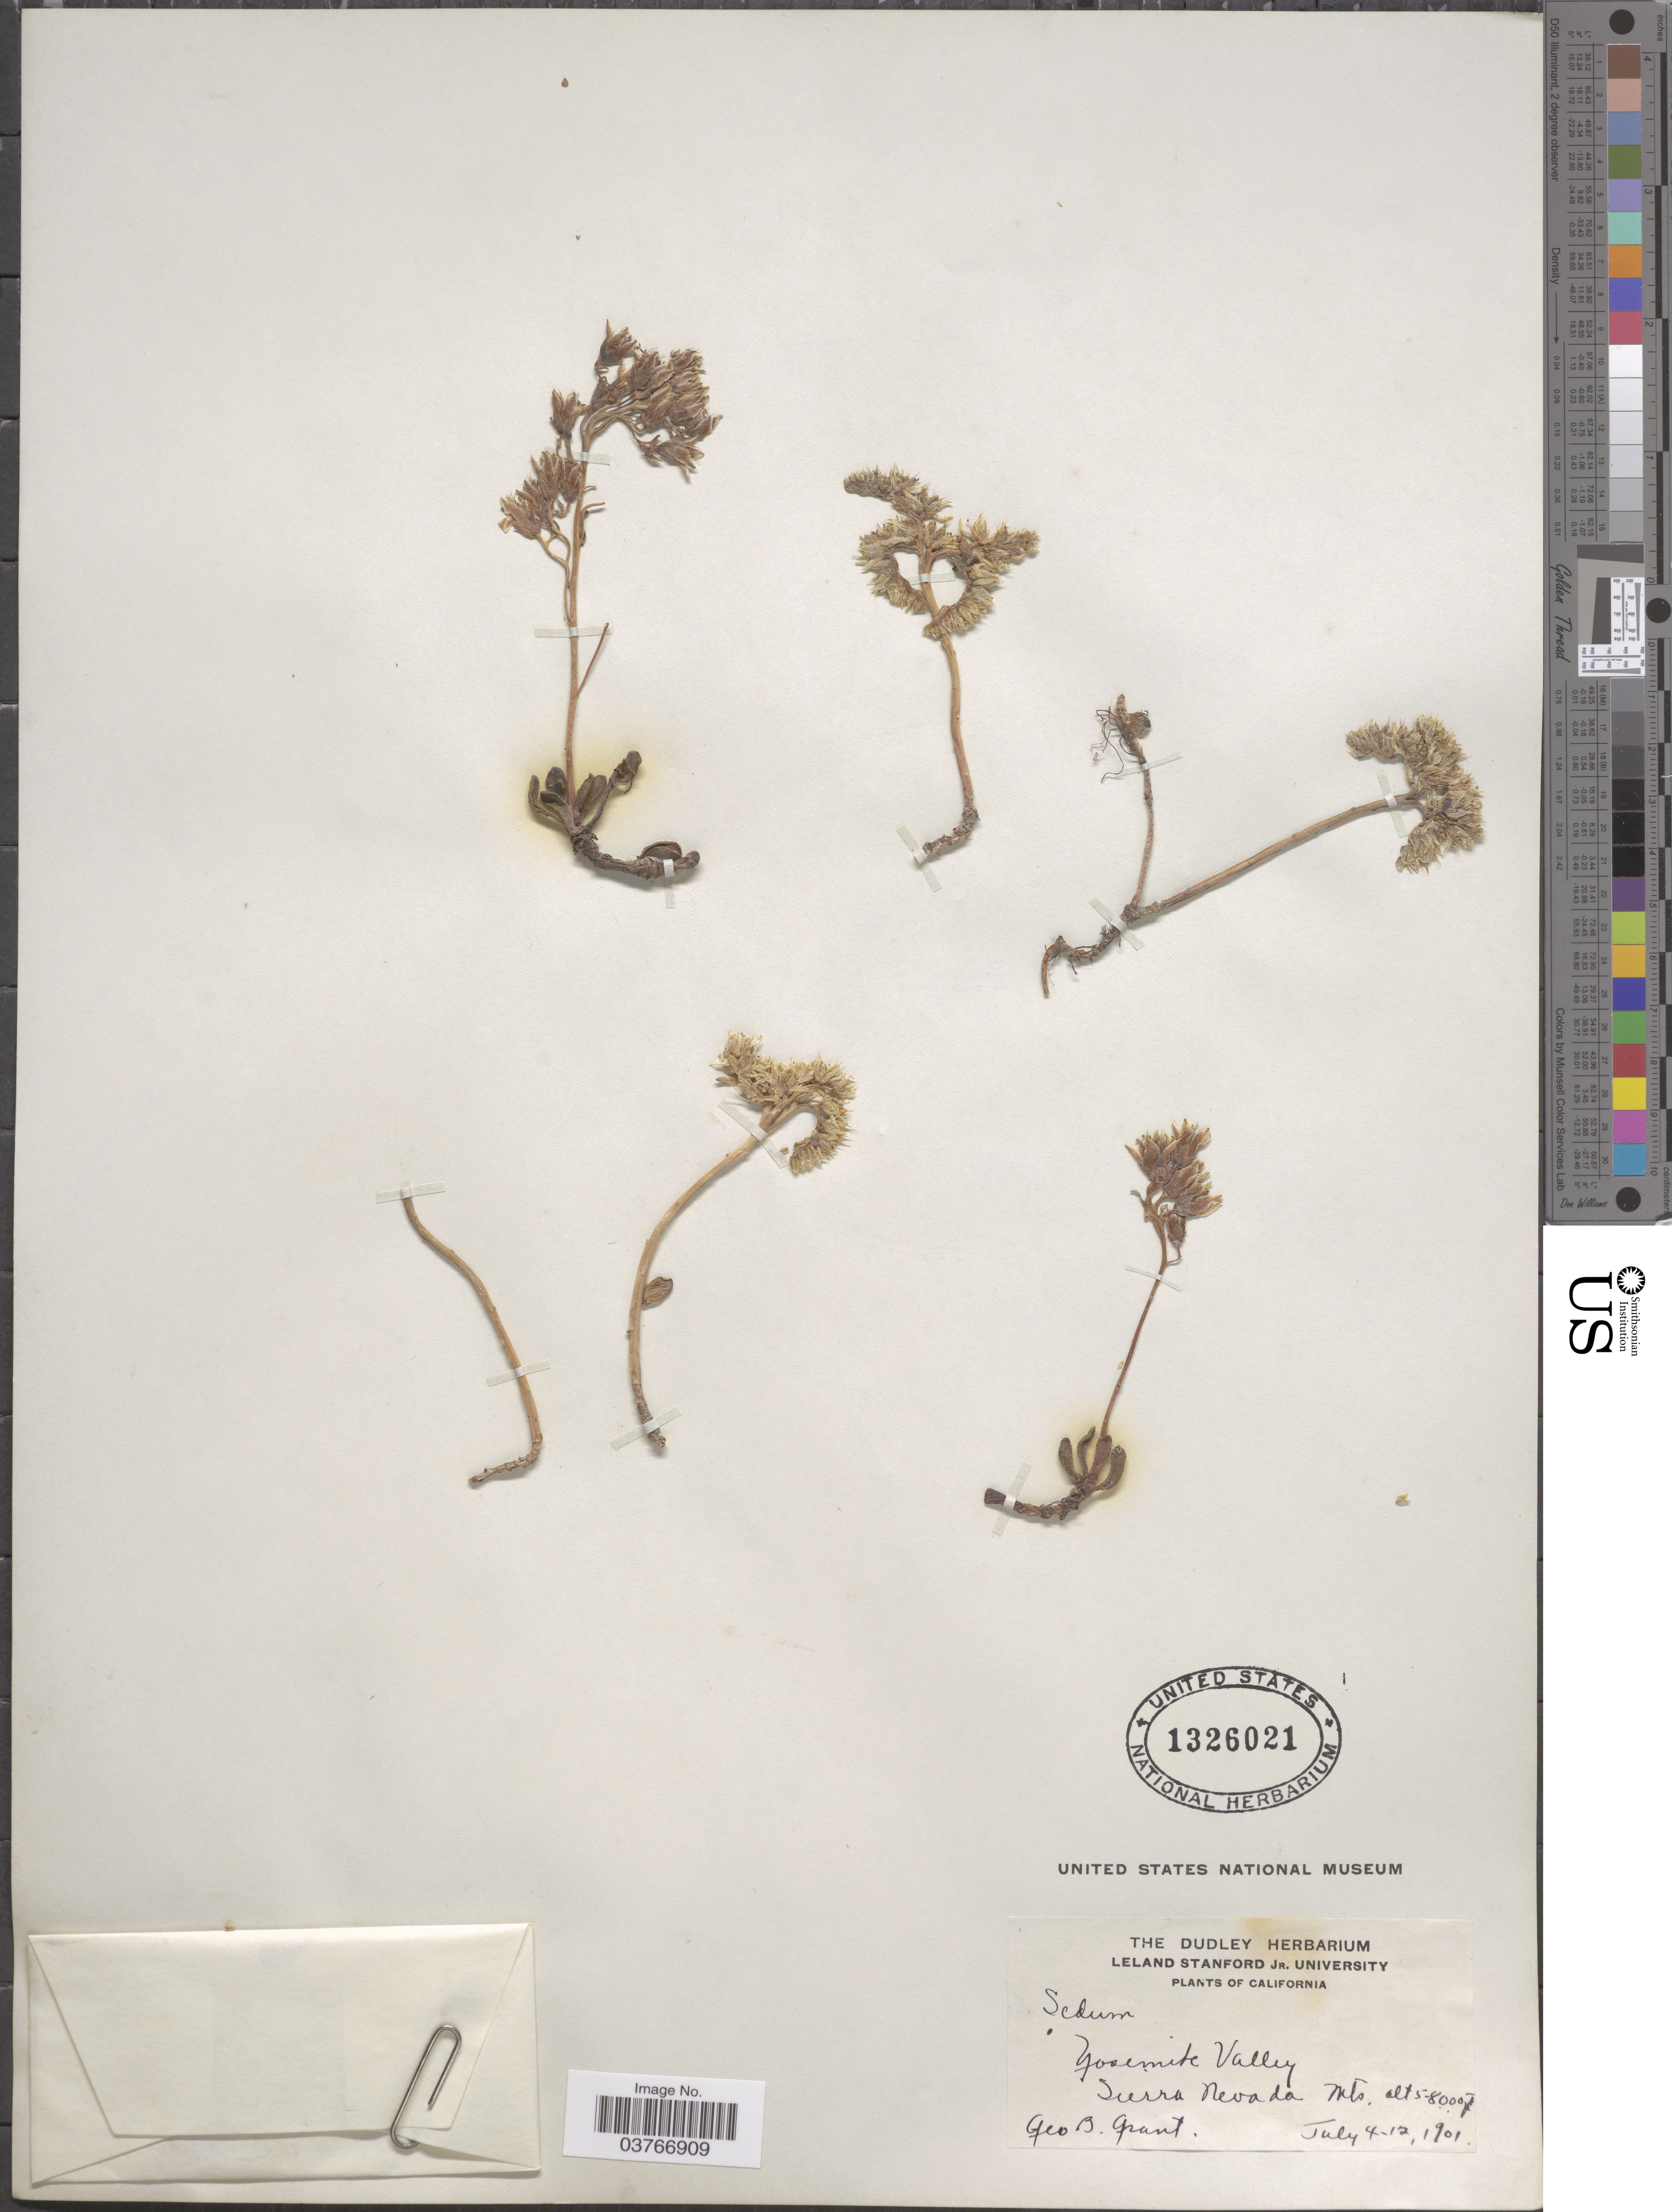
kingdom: Plantae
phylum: Tracheophyta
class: Magnoliopsida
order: Saxifragales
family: Crassulaceae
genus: Sedum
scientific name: Sedum sp.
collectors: G. Grant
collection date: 1901-07-04/1901-07-12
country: United States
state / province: California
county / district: Mariposa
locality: Yosemite Valley, Sierra Nevada Mts.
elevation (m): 1524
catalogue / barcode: US 1326021